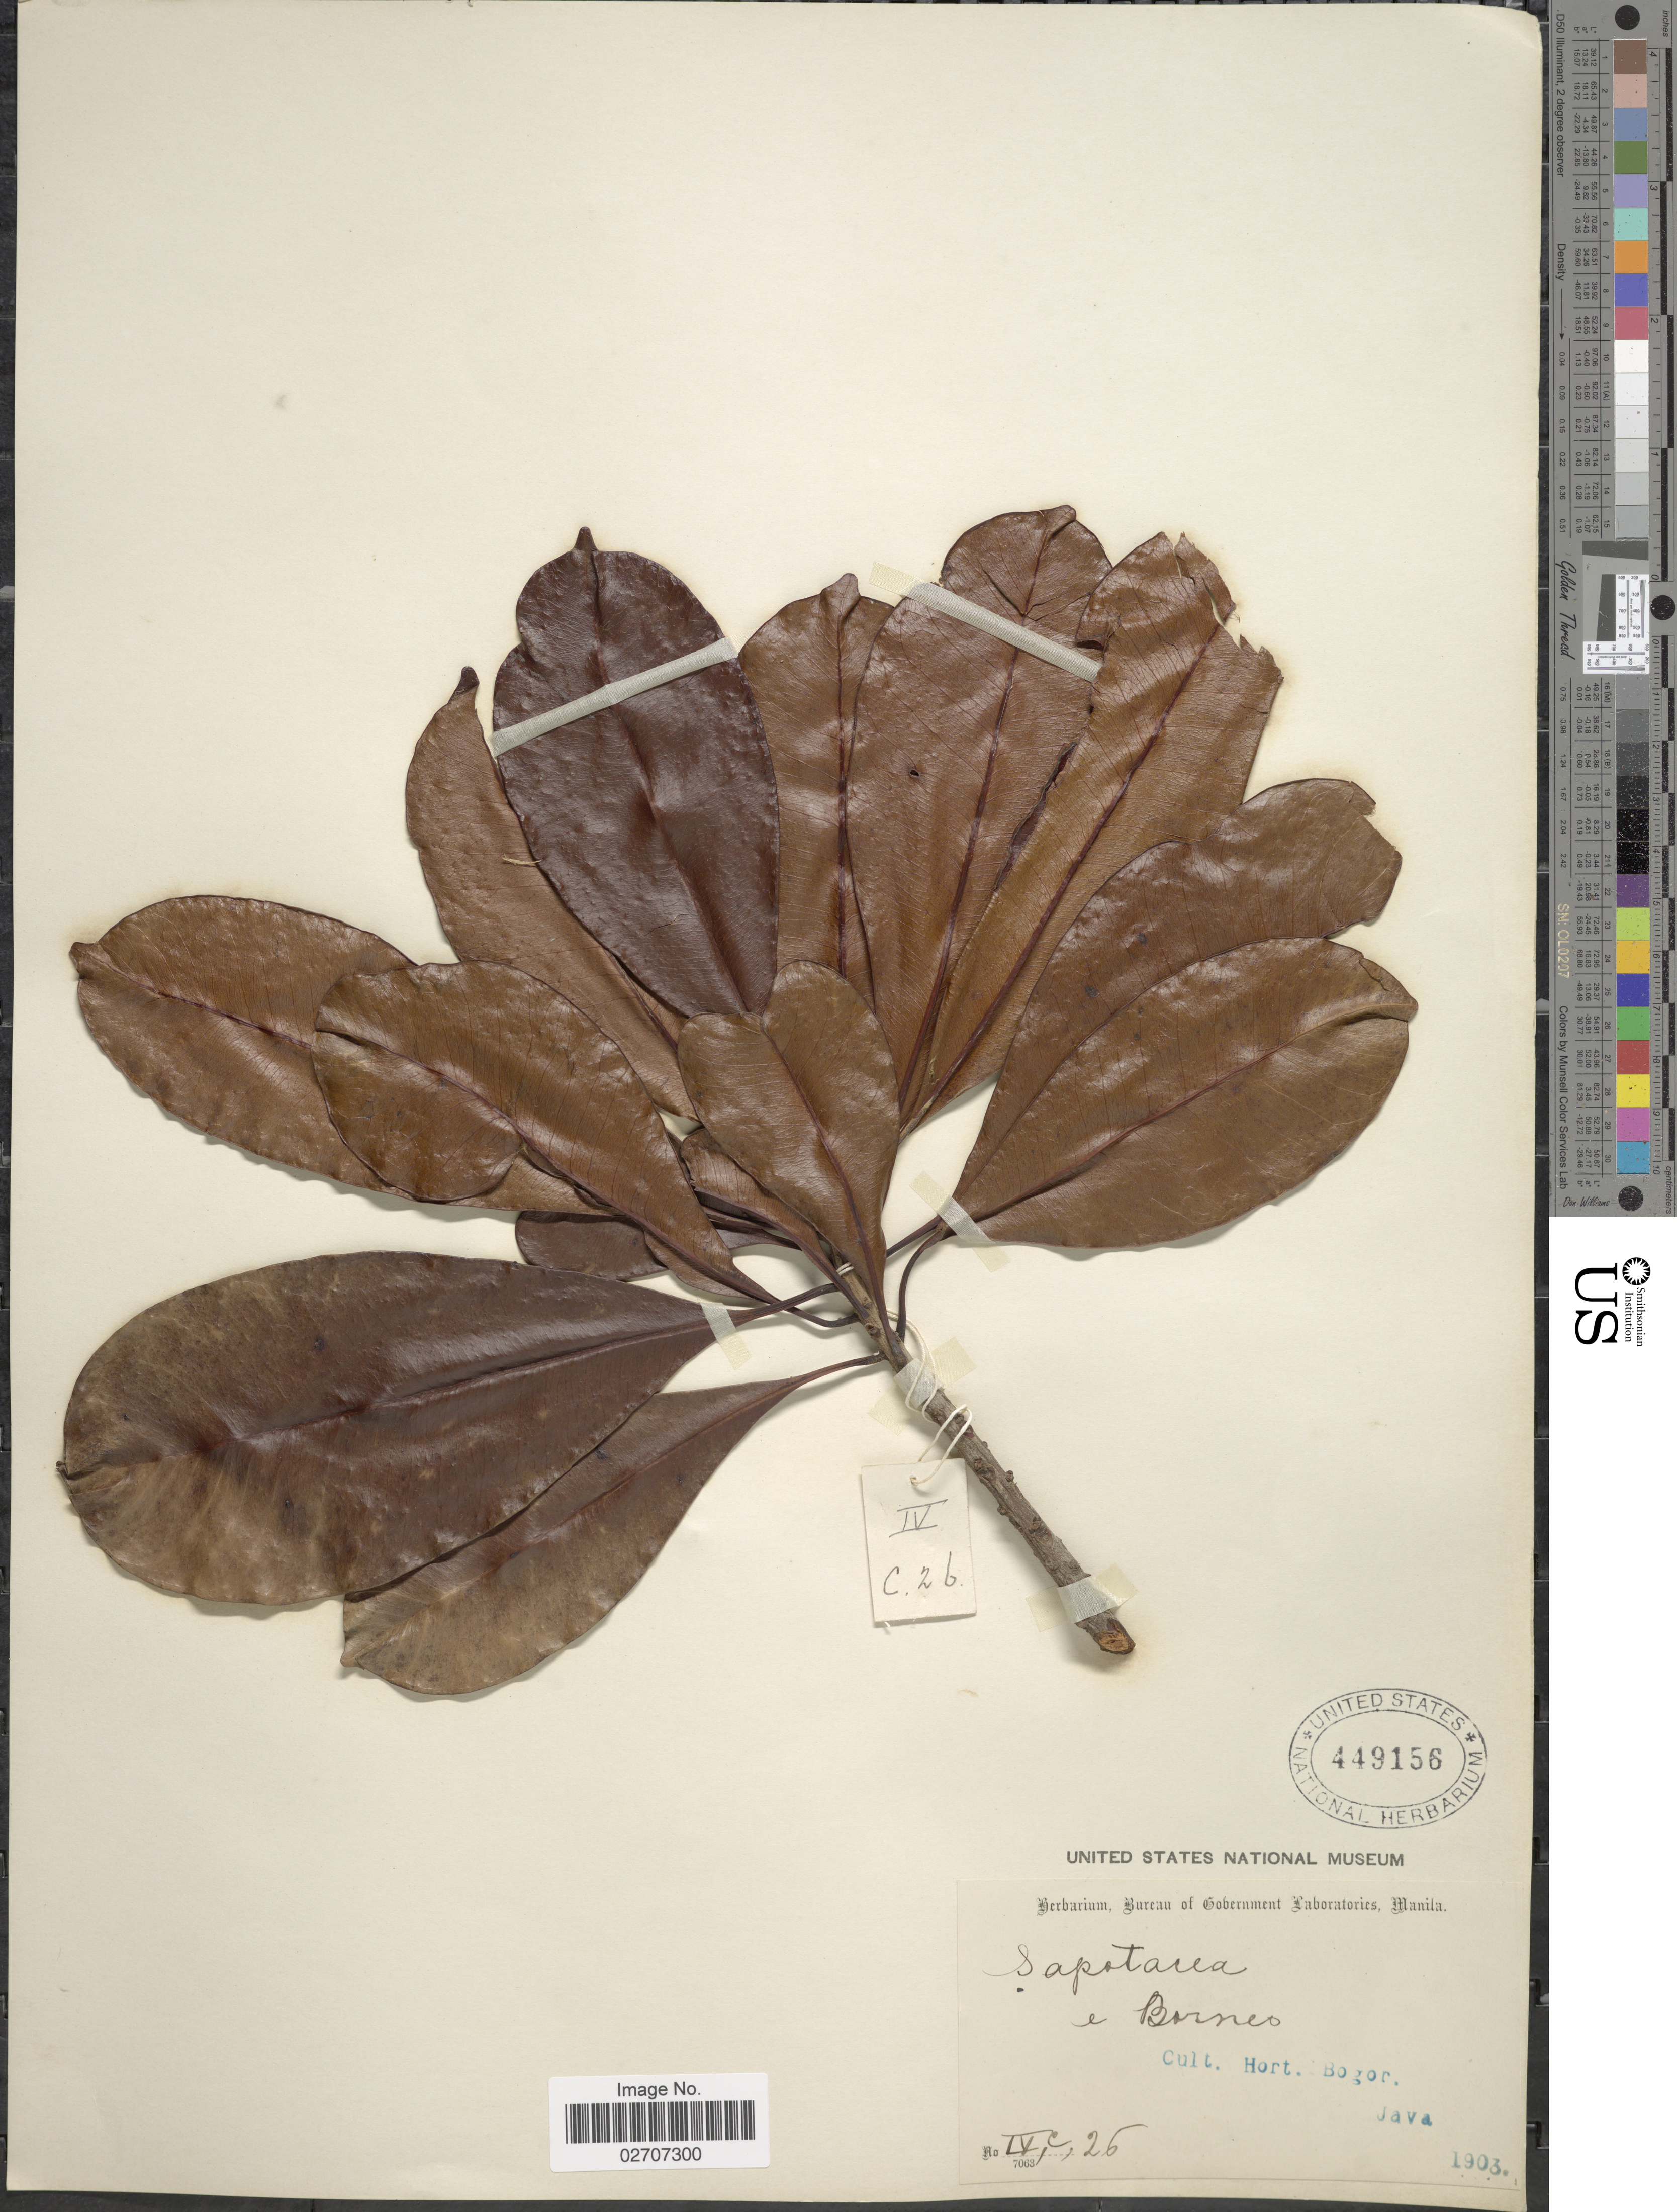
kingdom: Plantae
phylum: Tracheophyta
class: Magnoliopsida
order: Ericales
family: Sapotaceae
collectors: Ex herb. Bureau of Government Laboratories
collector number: IV,C,26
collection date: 1903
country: Indonesia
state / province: Java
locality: E Borneo [unsure placement] Cult, Hort. Bogor., Java.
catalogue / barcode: US 449156